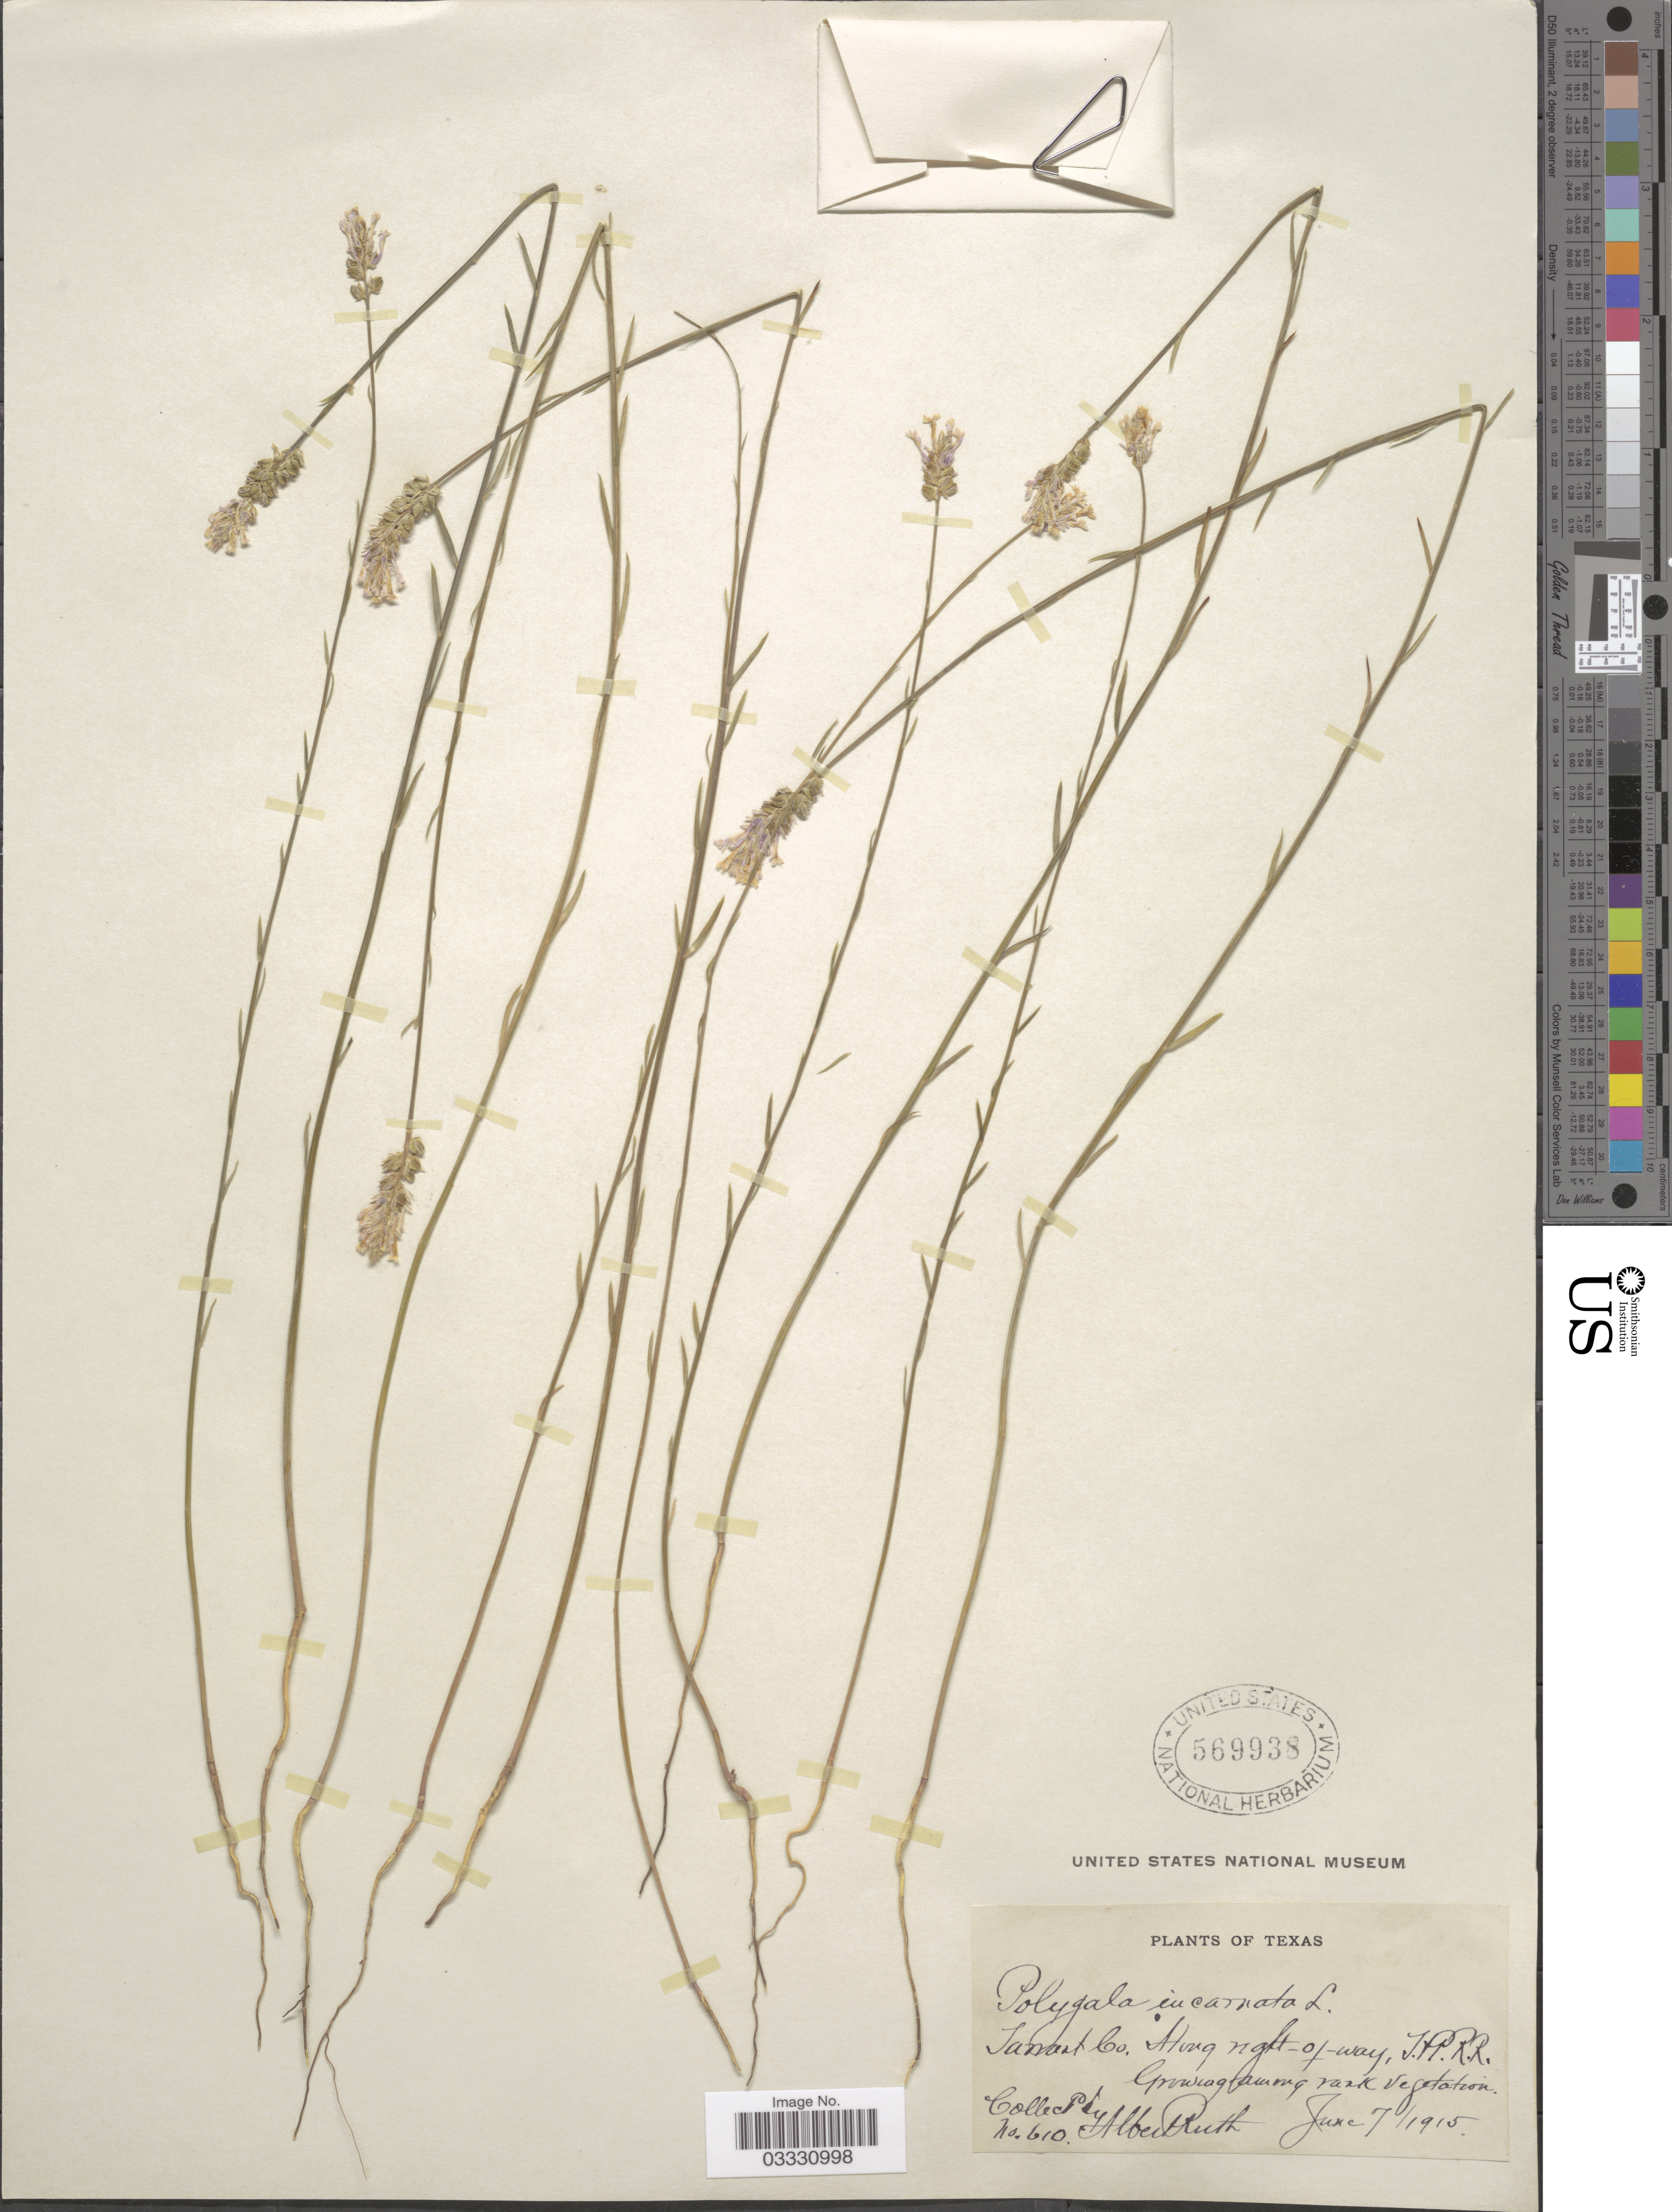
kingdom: Plantae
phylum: Tracheophyta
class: Magnoliopsida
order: Fabales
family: Polygalaceae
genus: Polygala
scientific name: Polygala incarnata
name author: L.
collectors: A. Ruth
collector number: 610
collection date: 1915-06-07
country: United States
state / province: Texas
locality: Tarrant Co. Along right of way, T.+P. R. R.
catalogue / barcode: US 569938